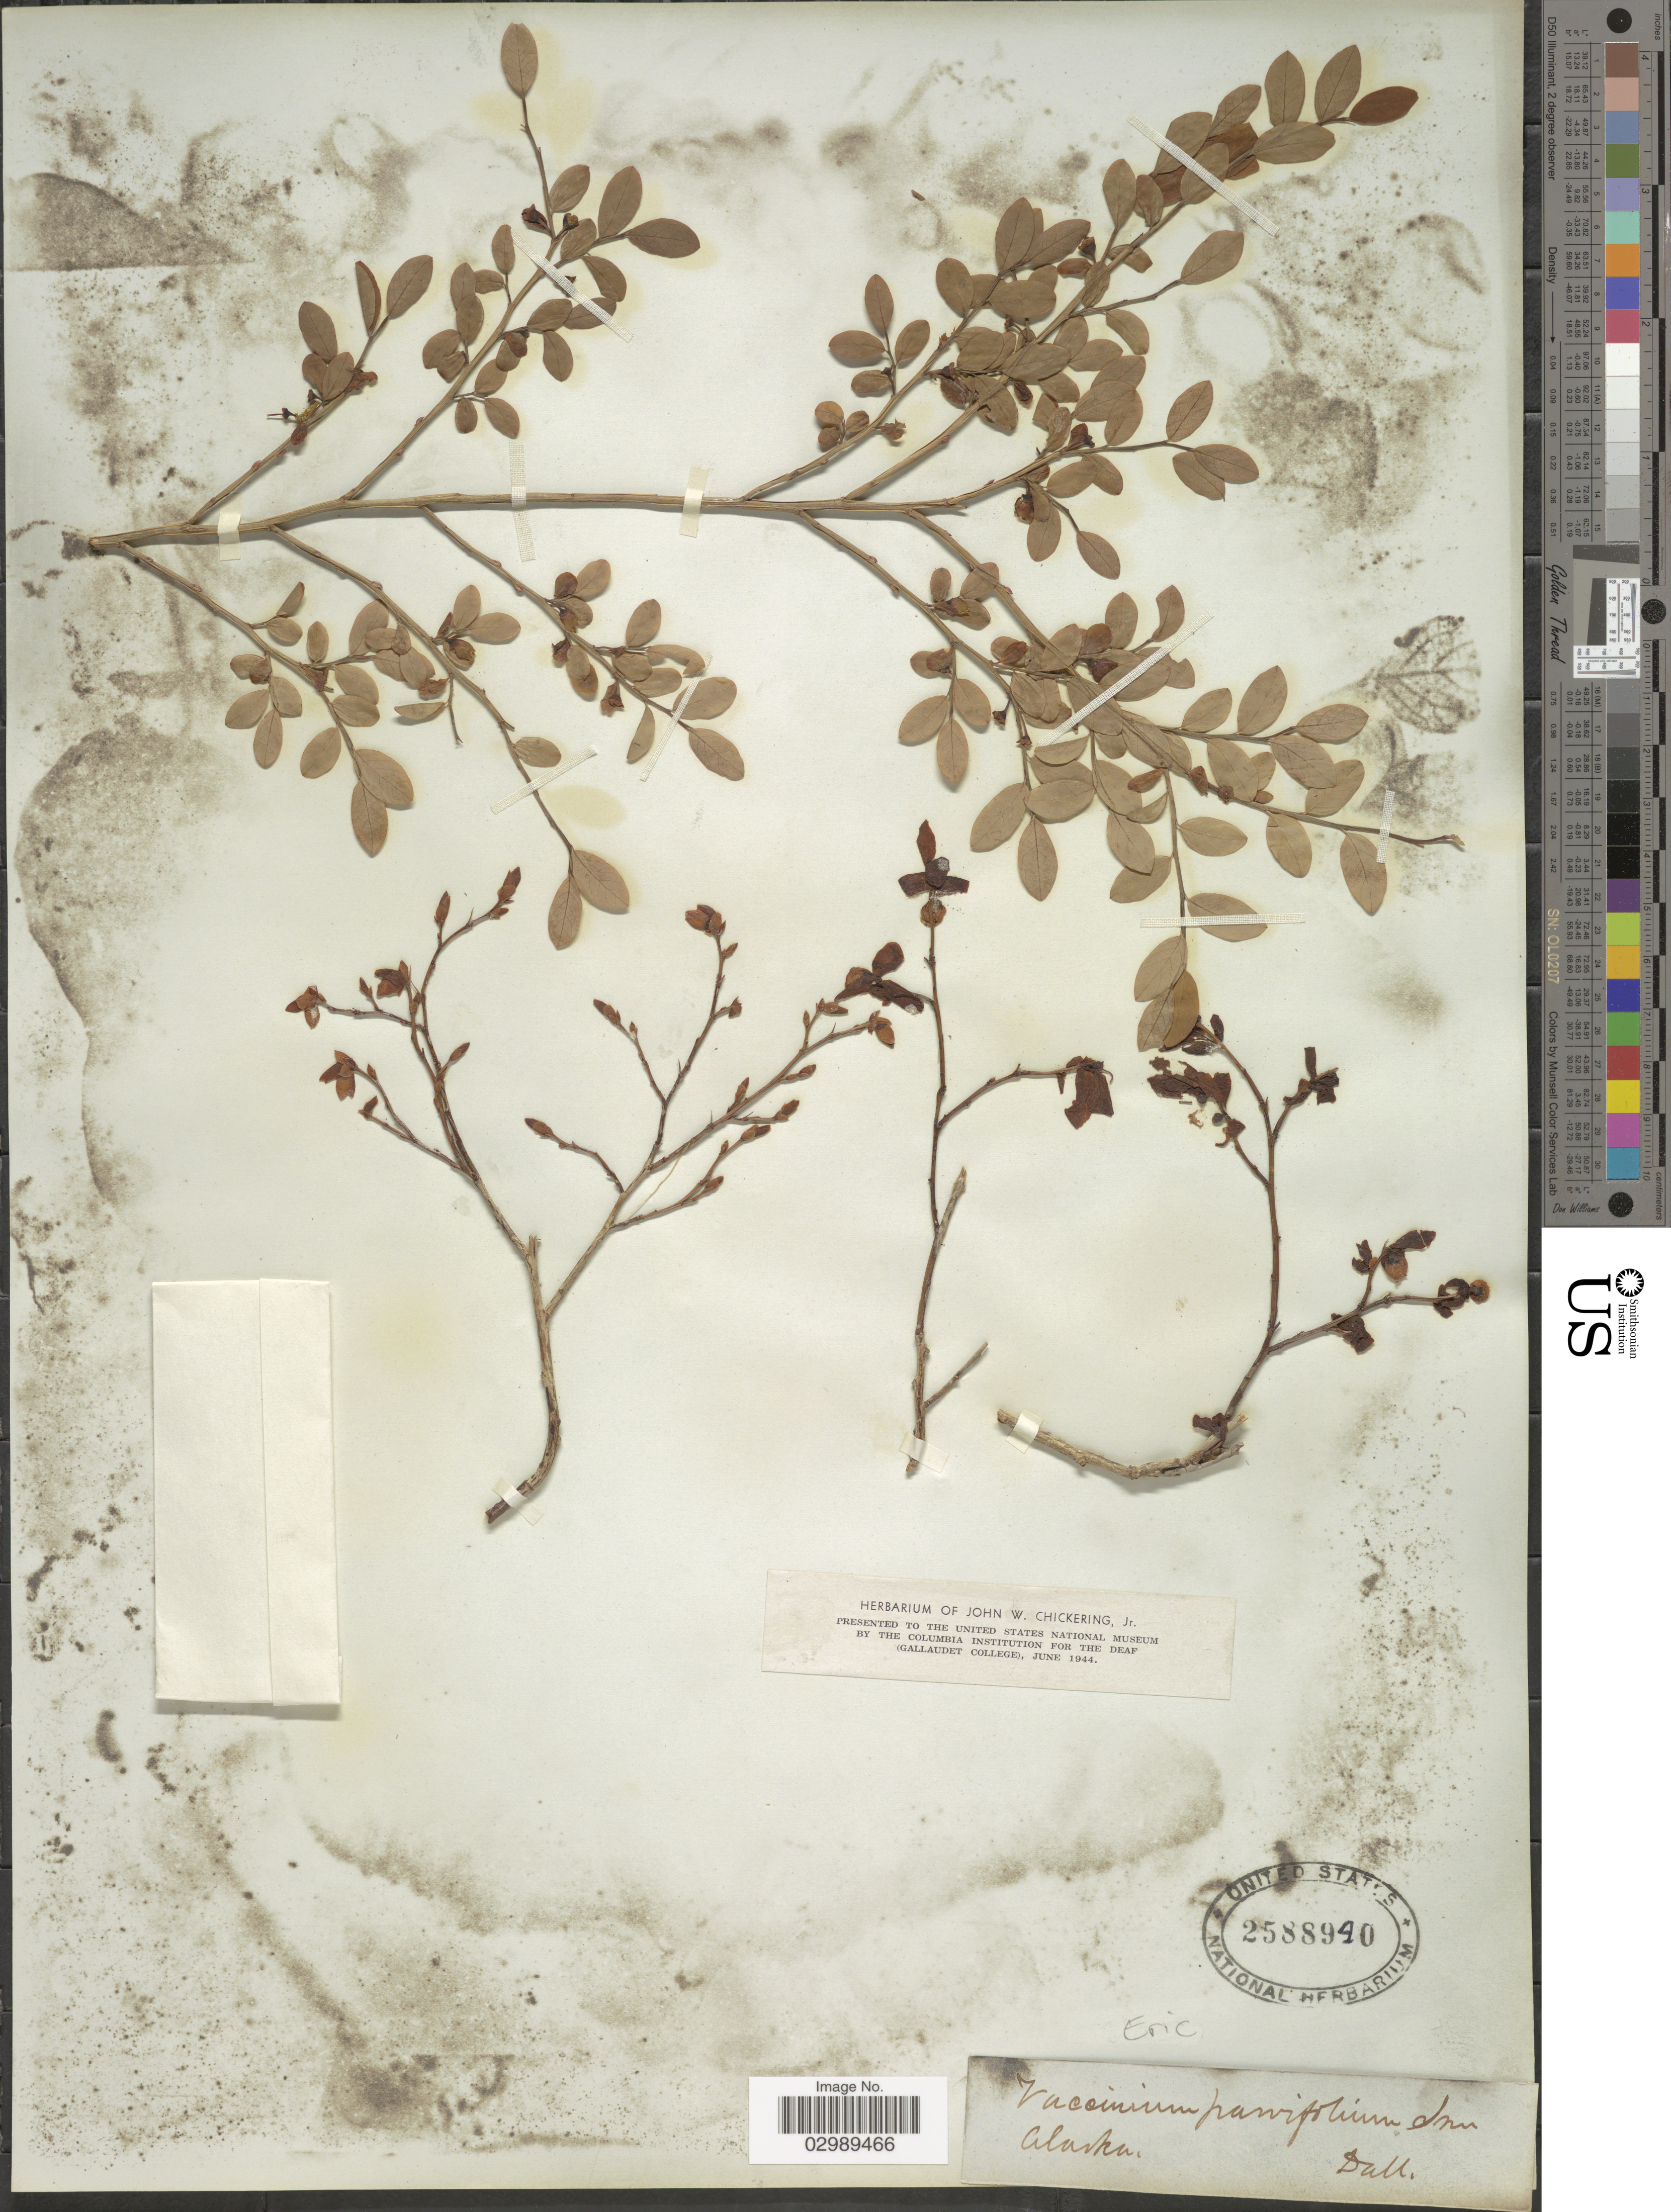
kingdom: Plantae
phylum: Tracheophyta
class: Magnoliopsida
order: Ericales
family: Ericaceae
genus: Vaccinium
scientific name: Vaccinium parvifolium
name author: Small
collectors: -. Dall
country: United States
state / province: Alaska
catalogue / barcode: US 2588940